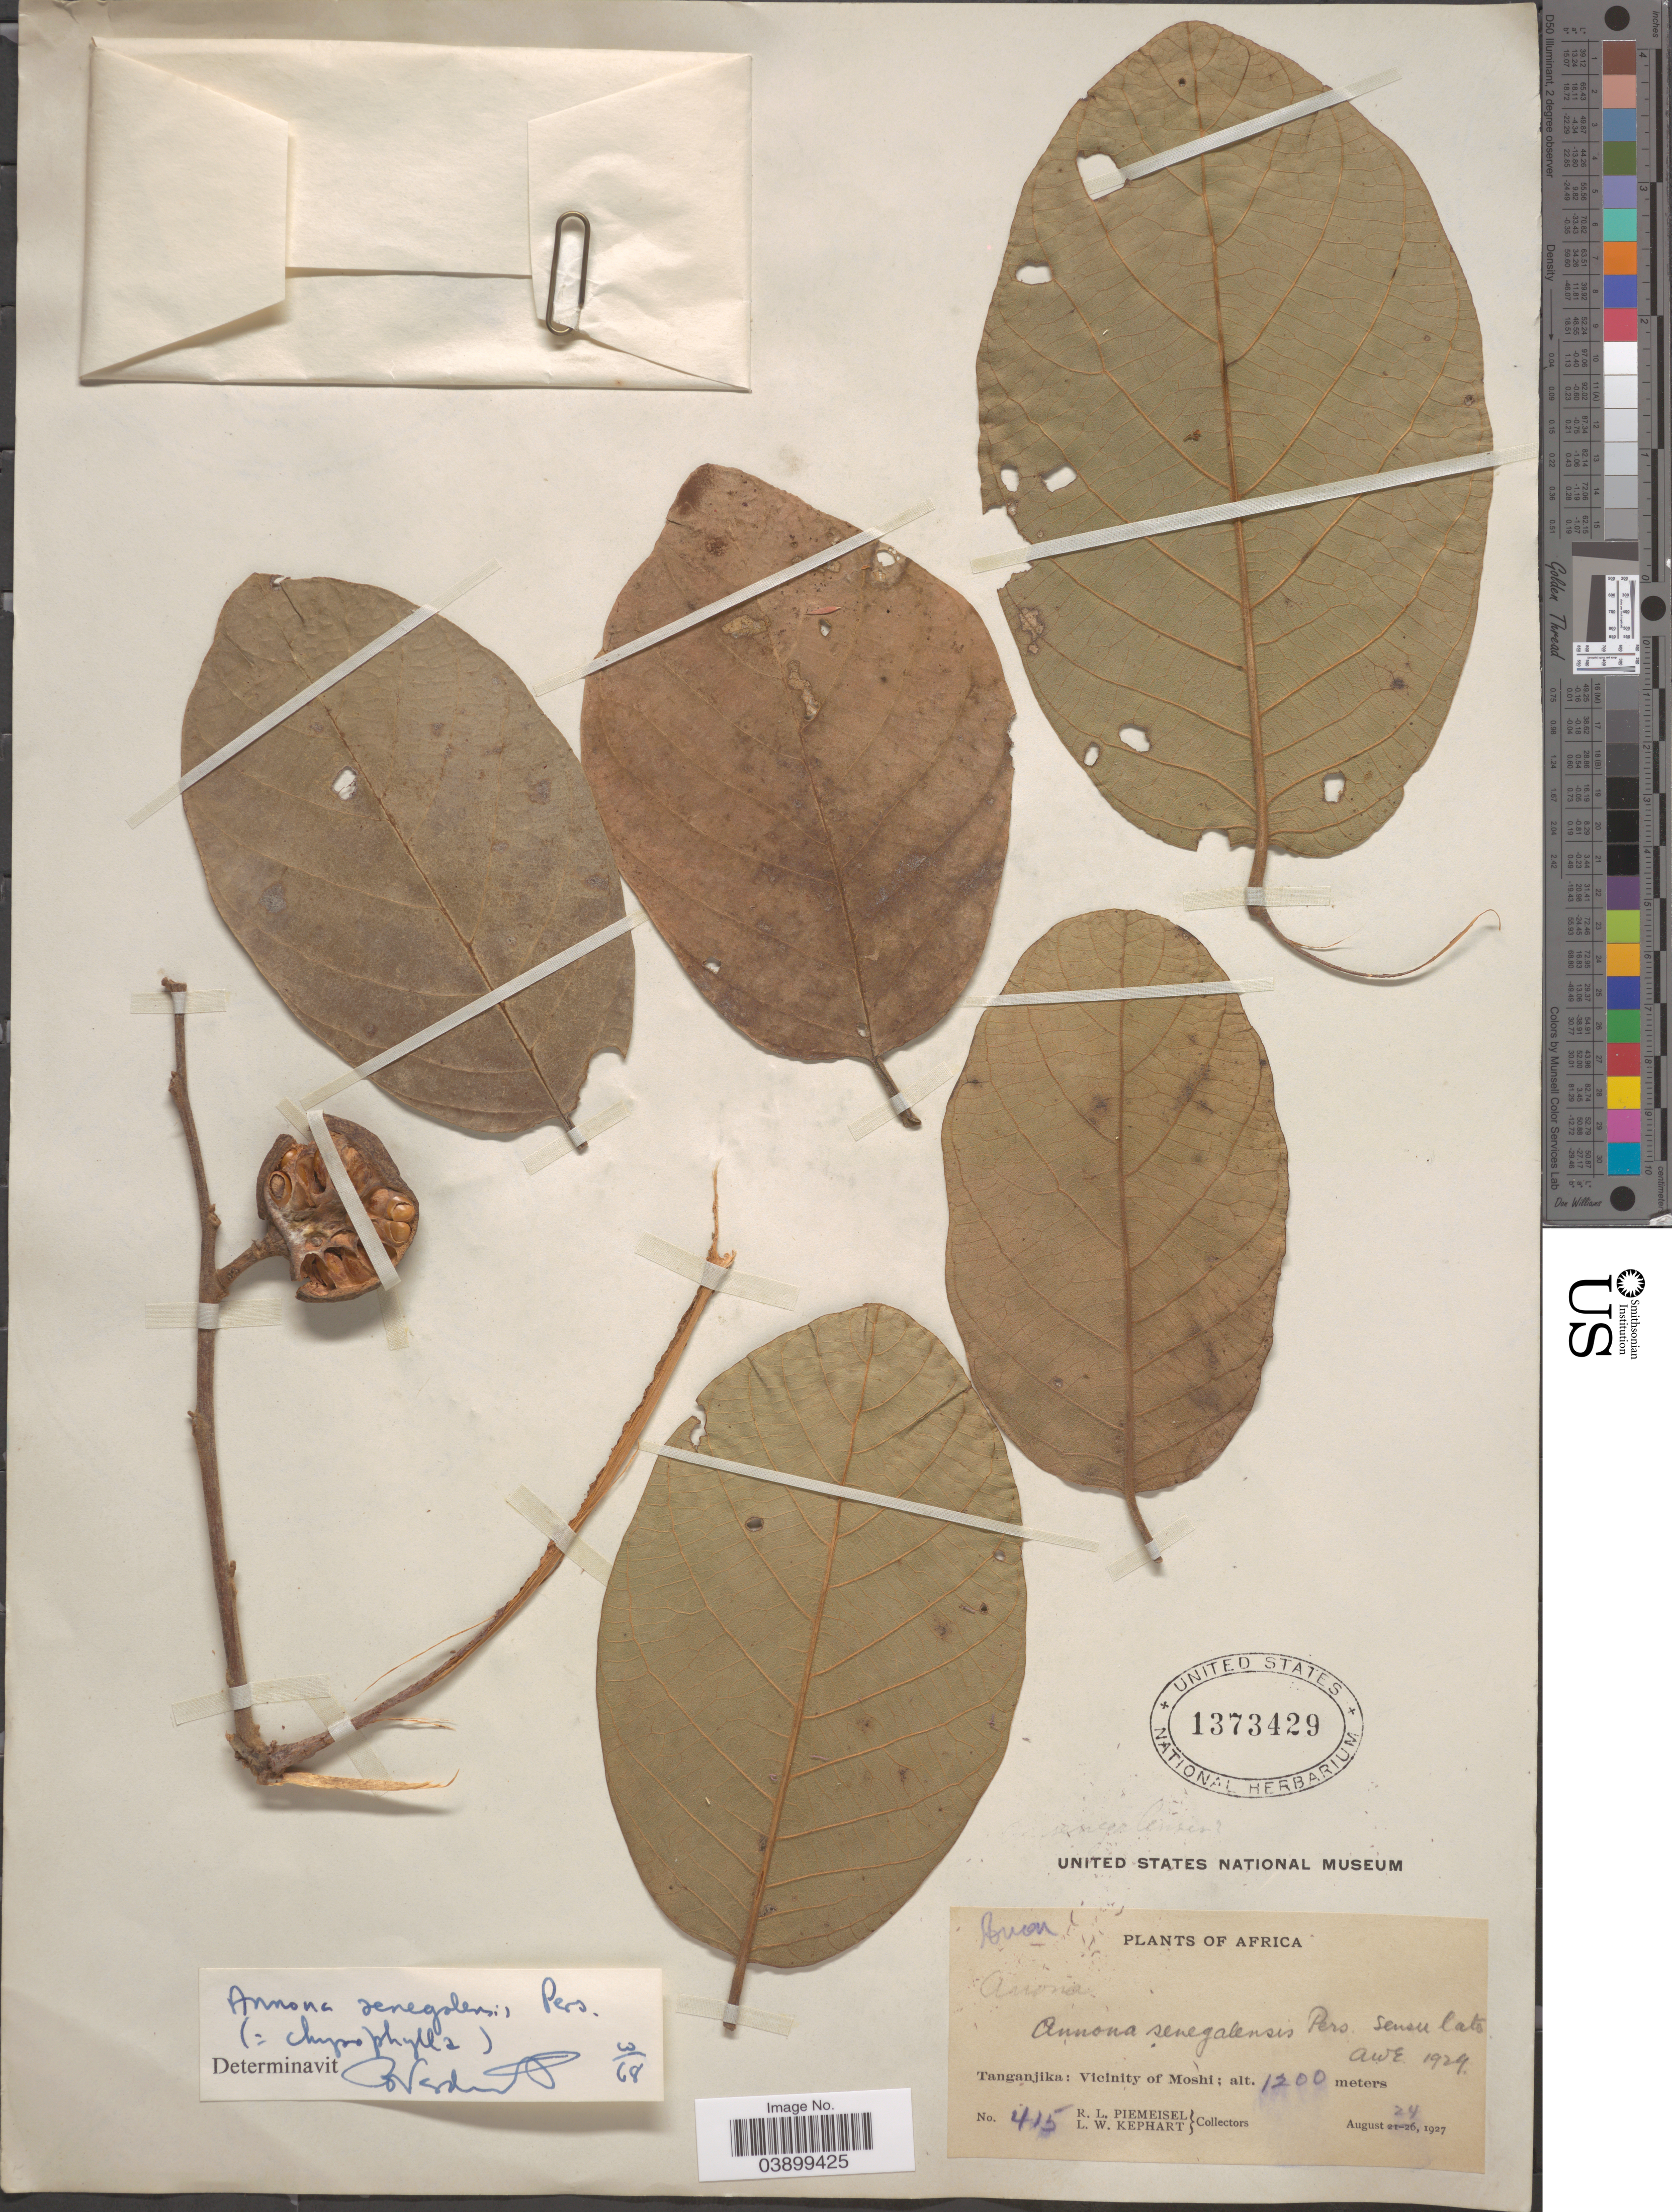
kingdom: Plantae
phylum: Tracheophyta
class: Magnoliopsida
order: Magnoliales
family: Annonaceae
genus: Annona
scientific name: Annona senegalensis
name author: Pers.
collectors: R. L. Piemeisel & L. W. Kephart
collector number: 415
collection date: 1927-08-24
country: Tanzania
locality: Tanganjika: Vicinity of Moshi.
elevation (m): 1200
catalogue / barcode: US 1373429